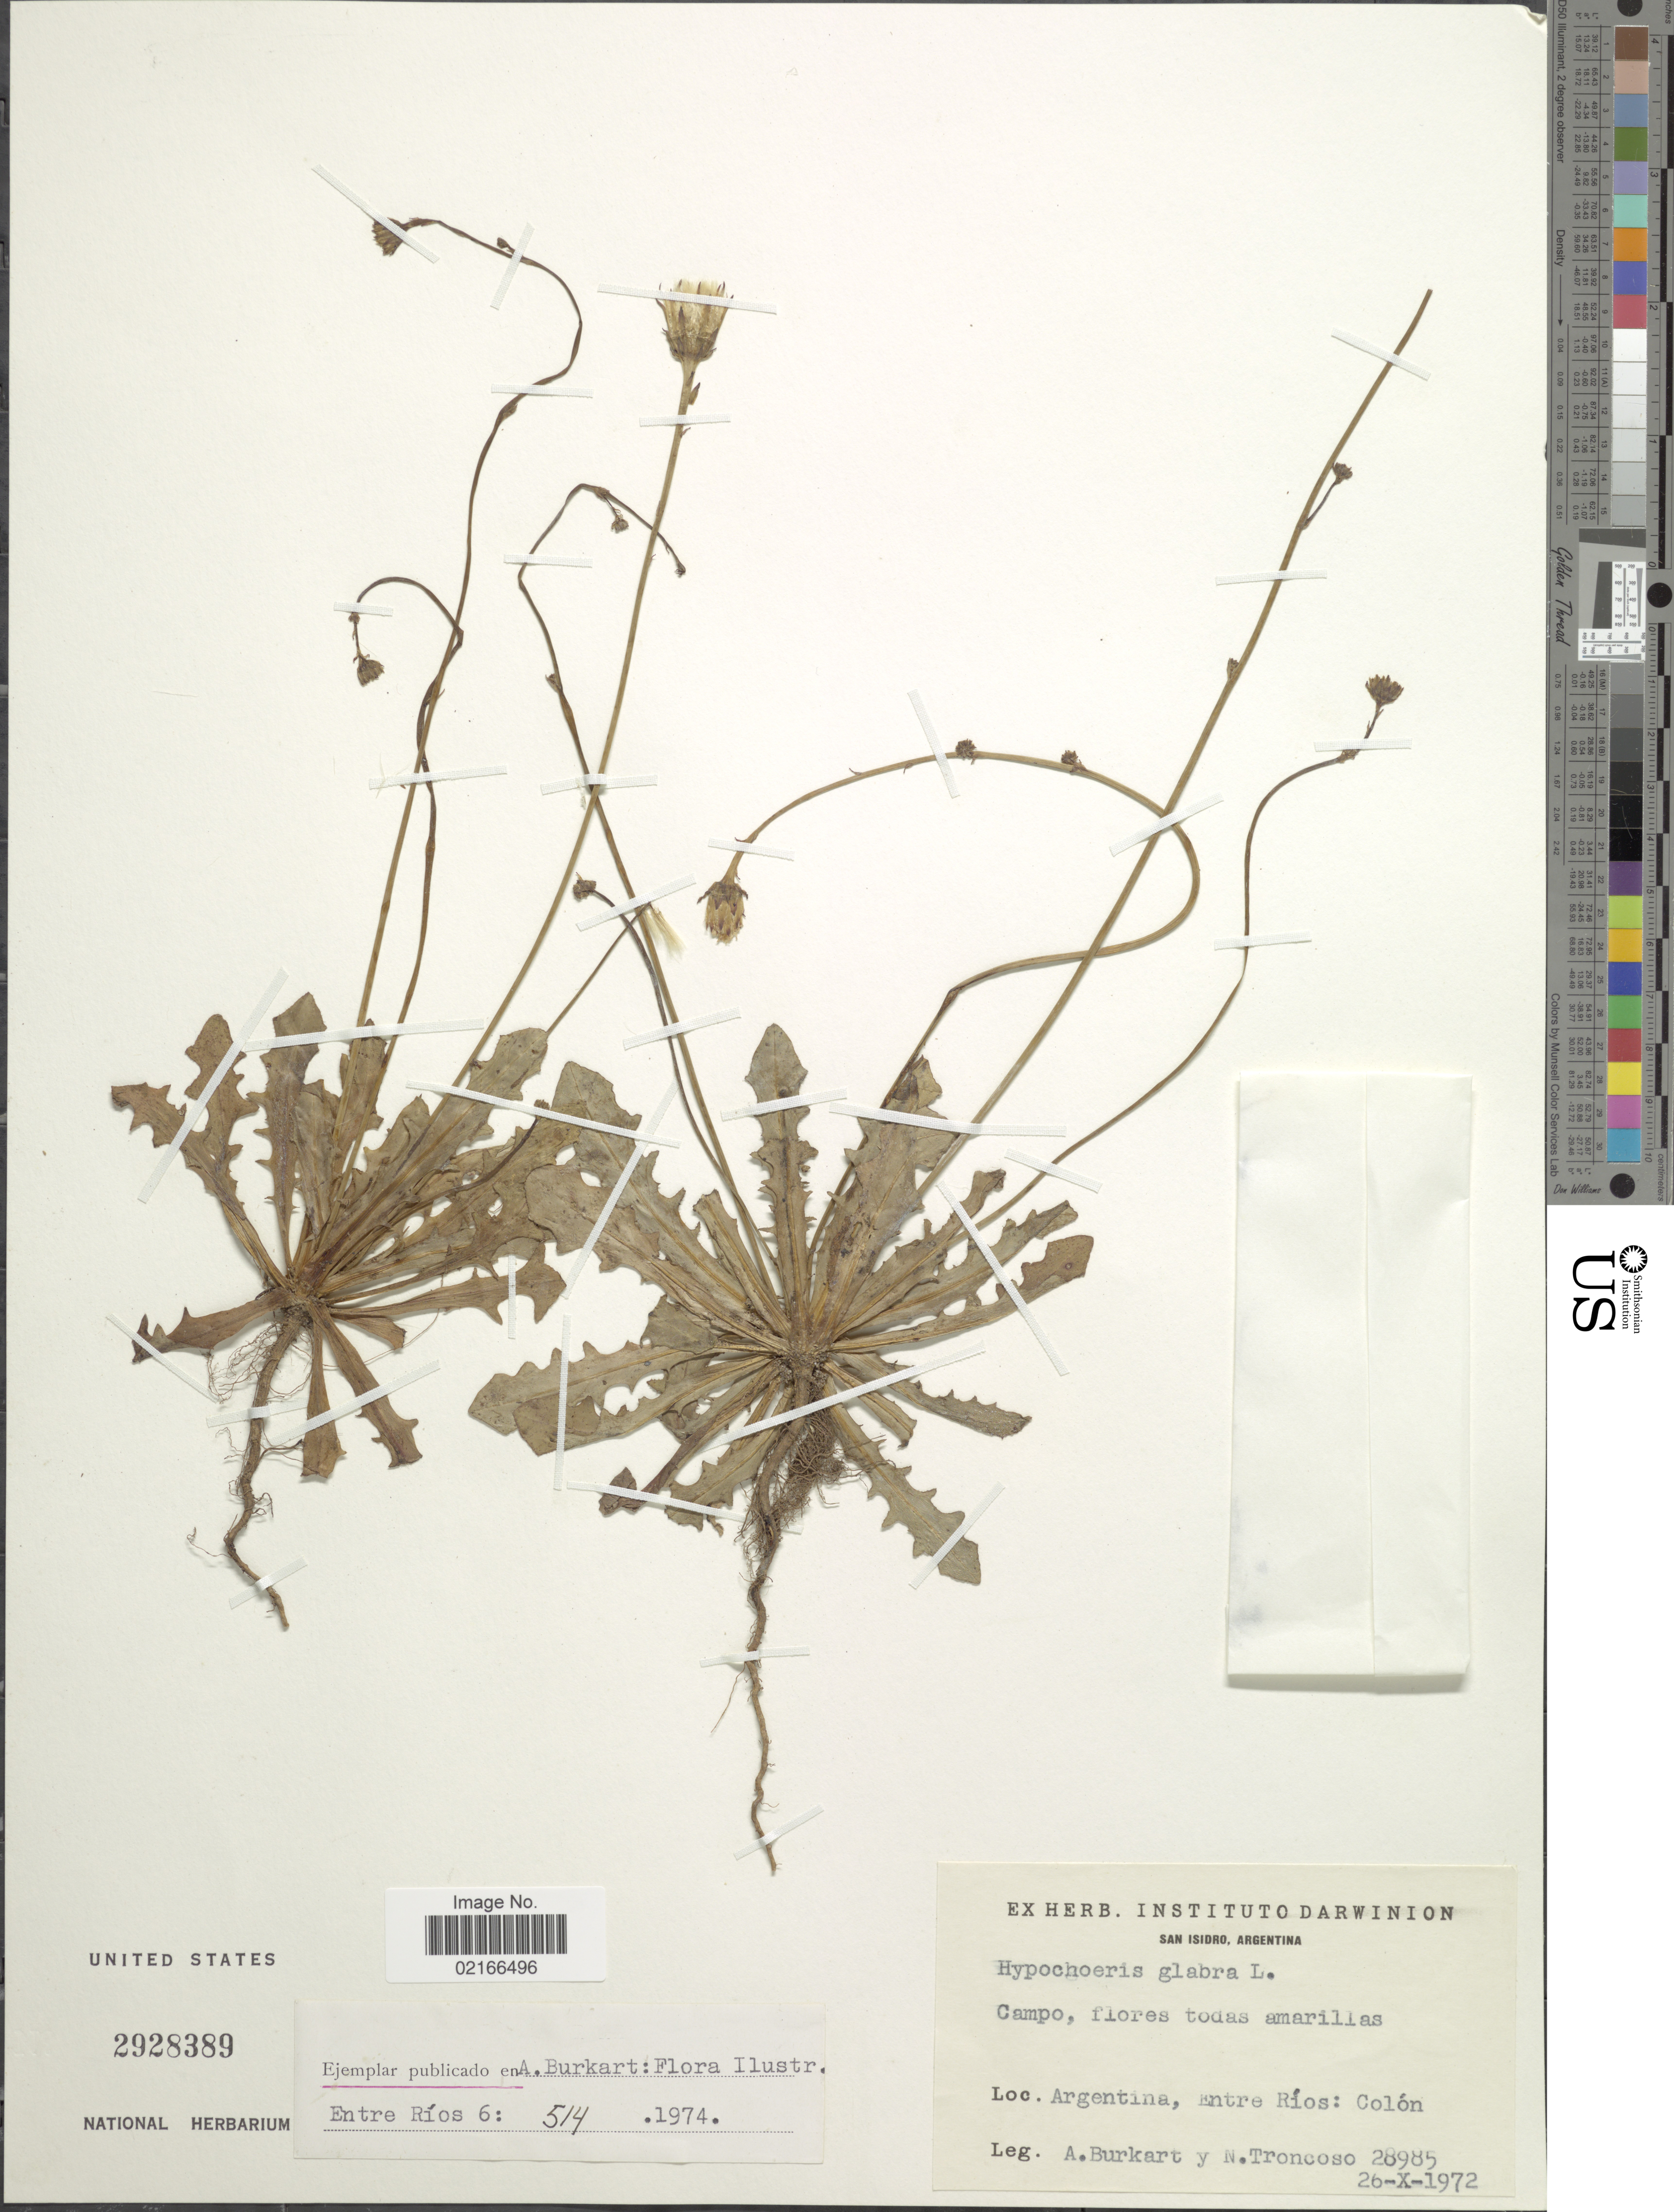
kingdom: Plantae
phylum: Tracheophyta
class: Magnoliopsida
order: Asterales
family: Asteraceae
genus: Hypochaeris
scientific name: Hypochaeris glabra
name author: L.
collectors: A. E. Burkart & N. Troncoso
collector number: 28985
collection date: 1972-10-26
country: Argentina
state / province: Entre Rios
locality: Colón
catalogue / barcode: US 2928389